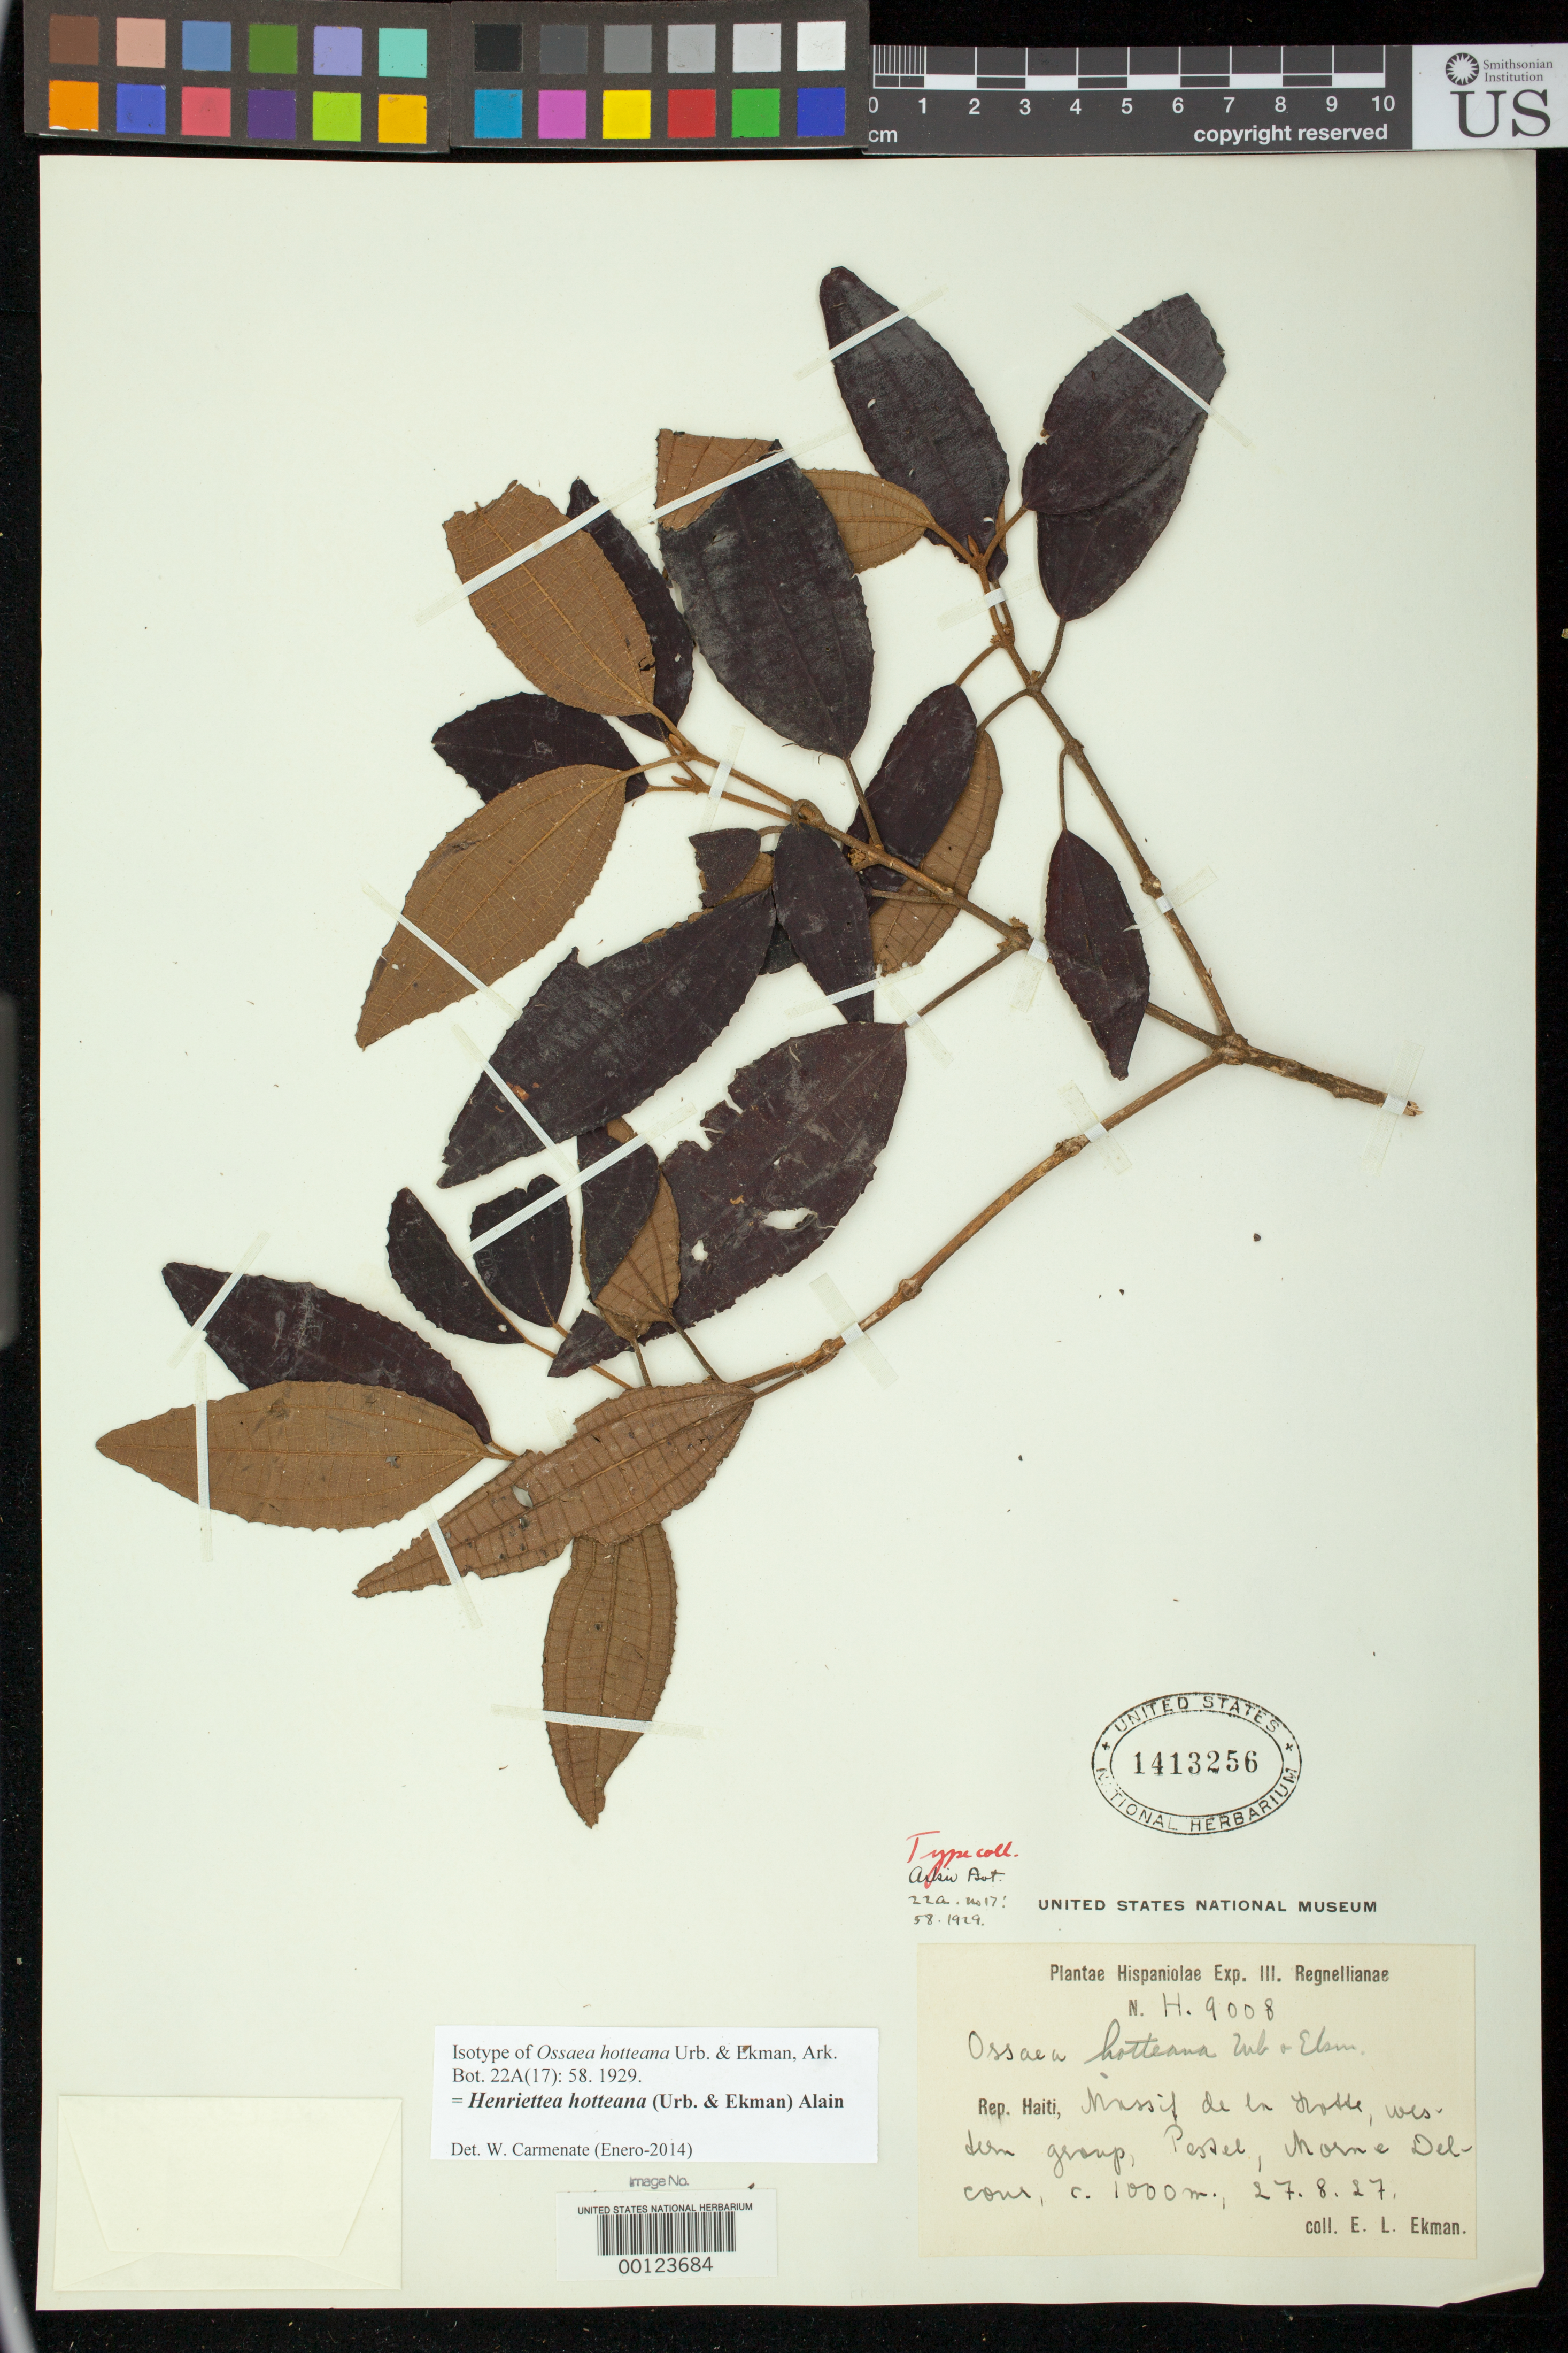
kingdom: Plantae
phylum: Tracheophyta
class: Magnoliopsida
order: Myrtales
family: Melastomataceae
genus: Ossaea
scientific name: Ossaea hotteana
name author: Urb. & Ekman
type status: Isotype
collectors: E. L. Ekman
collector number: H 9008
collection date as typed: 27 Aug 1927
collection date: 1927-08-27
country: Haiti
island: Hispaniola Island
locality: Massif de la Hotte in parte occidental prope Pestel in montibus saxosis Morne Delcour.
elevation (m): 1000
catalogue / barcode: US 1413256